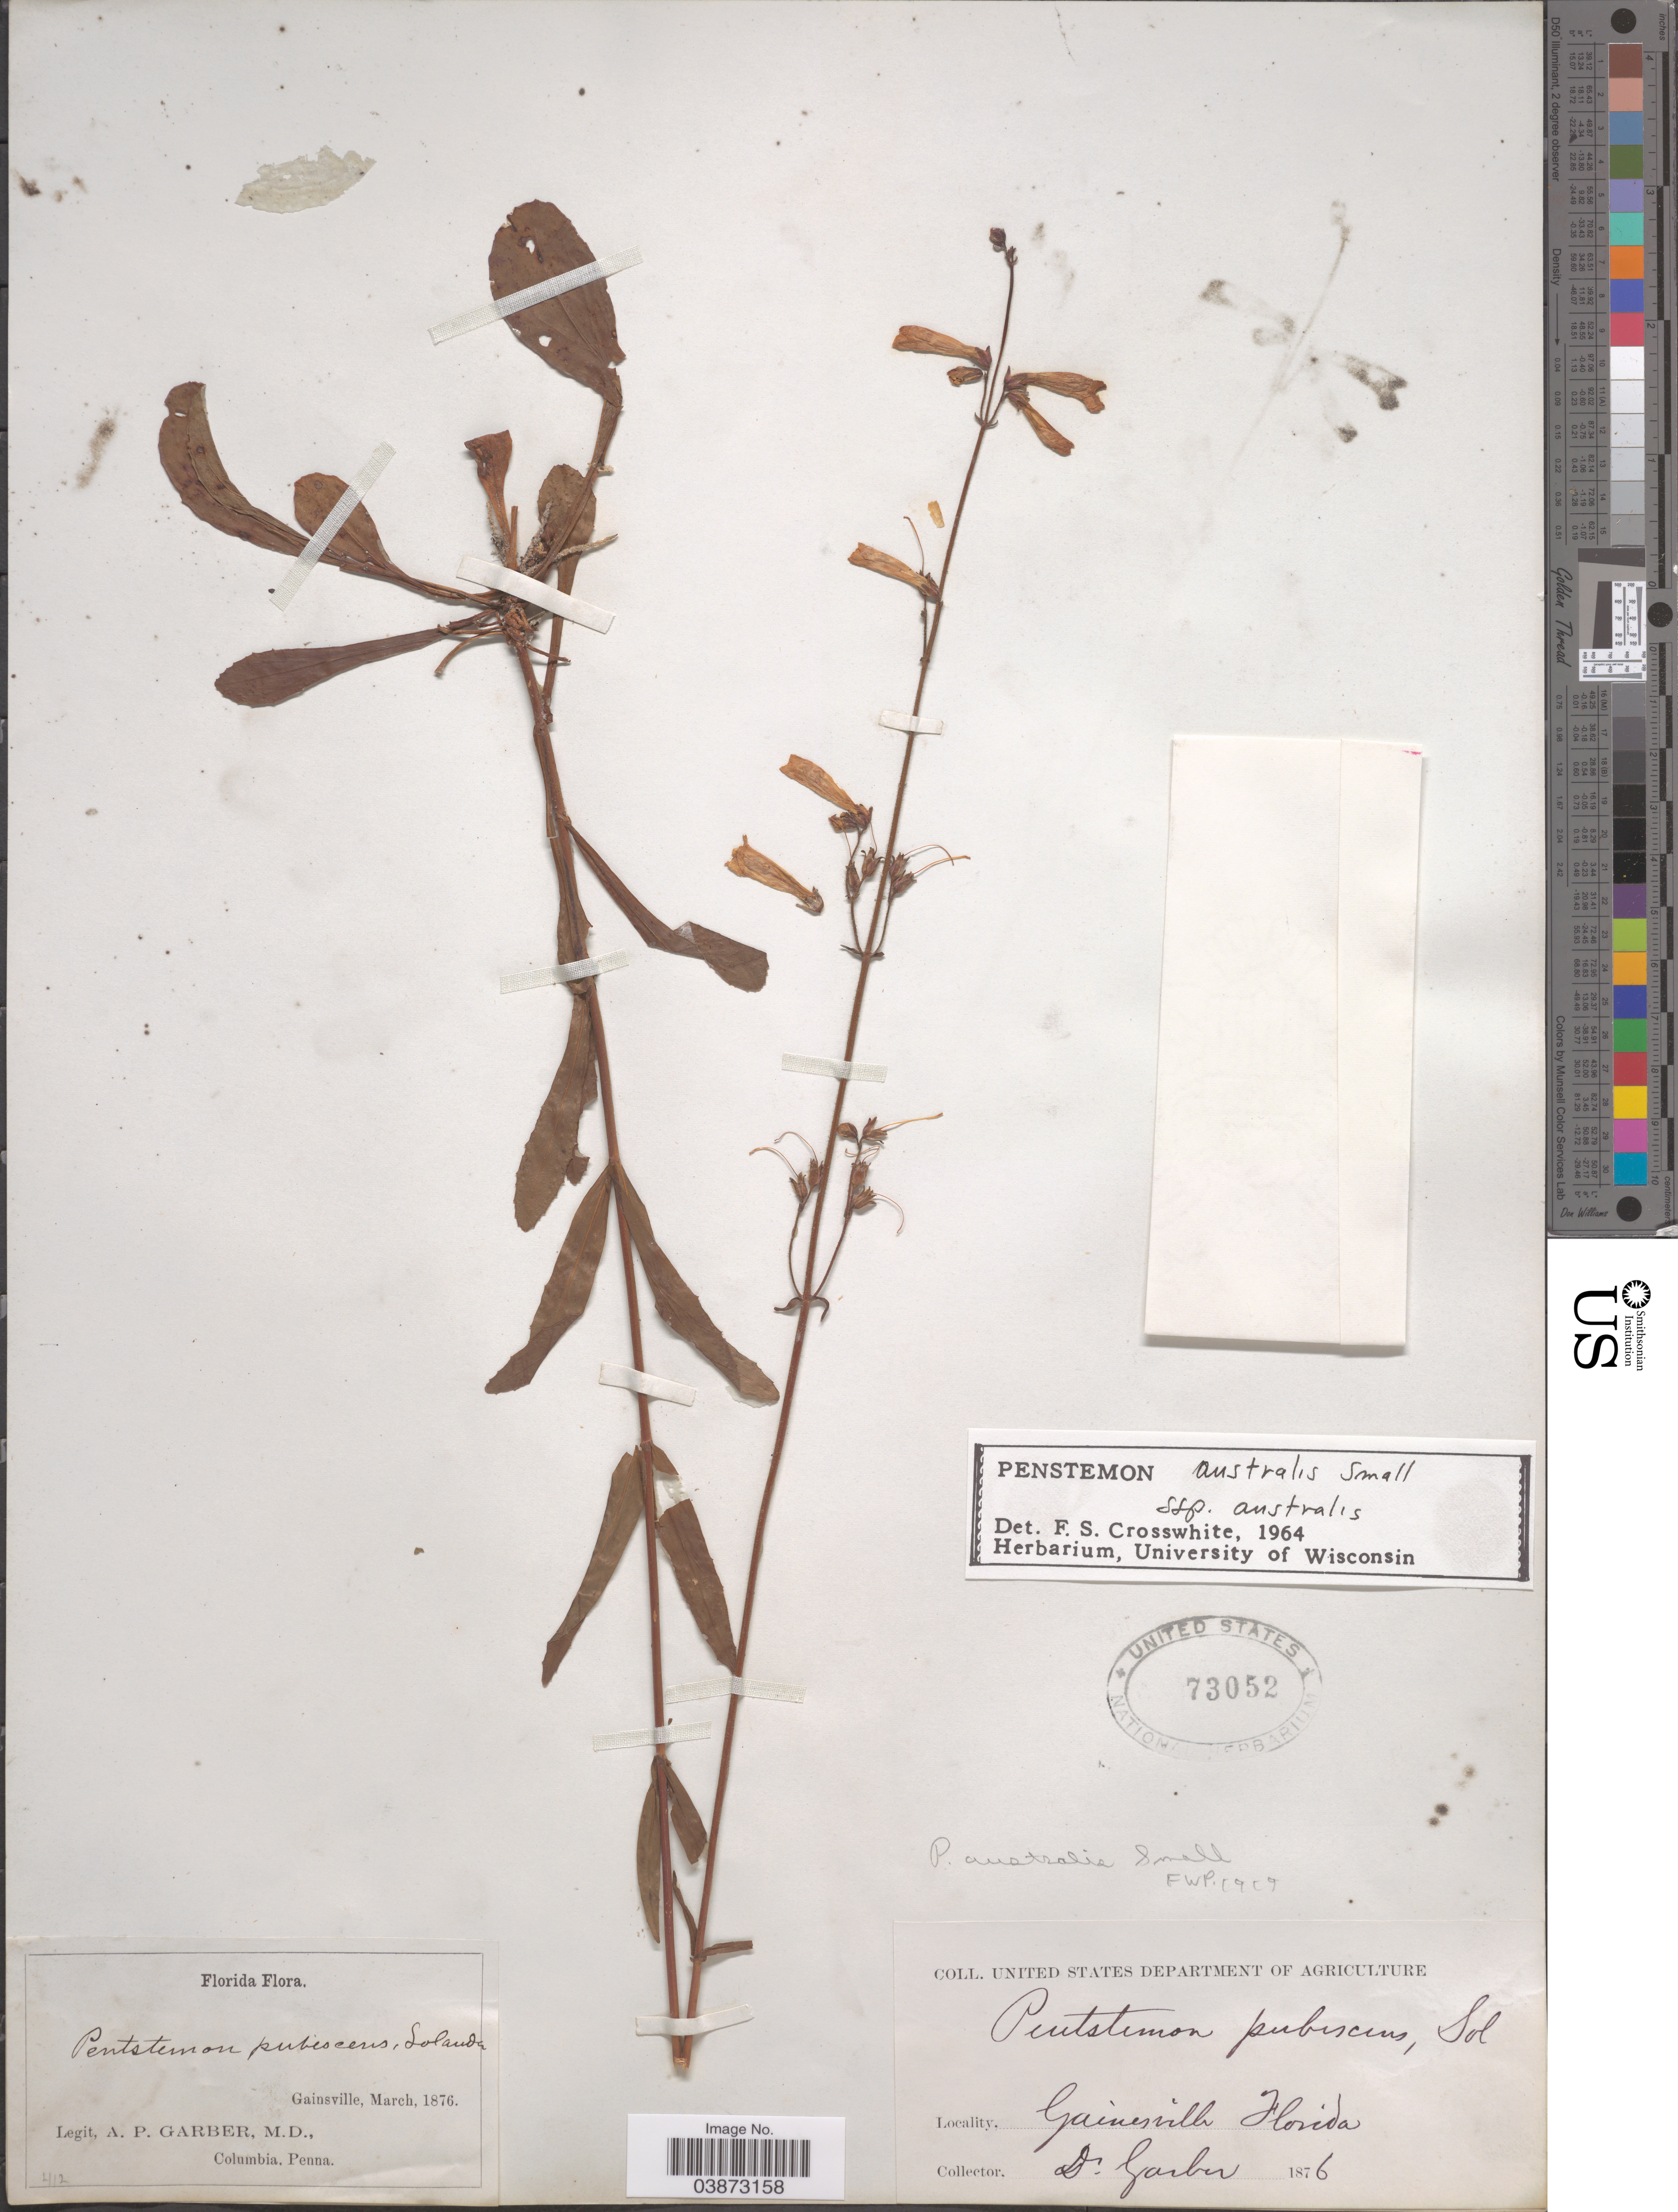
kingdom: Plantae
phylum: Tracheophyta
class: Magnoliopsida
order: Lamiales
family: Plantaginaceae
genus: Penstemon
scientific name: Penstemon australis subsp. australis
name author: Small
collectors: A. P. Garber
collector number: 412?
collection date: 1876-03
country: United States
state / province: Florida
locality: Gainesville.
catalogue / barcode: US 73052